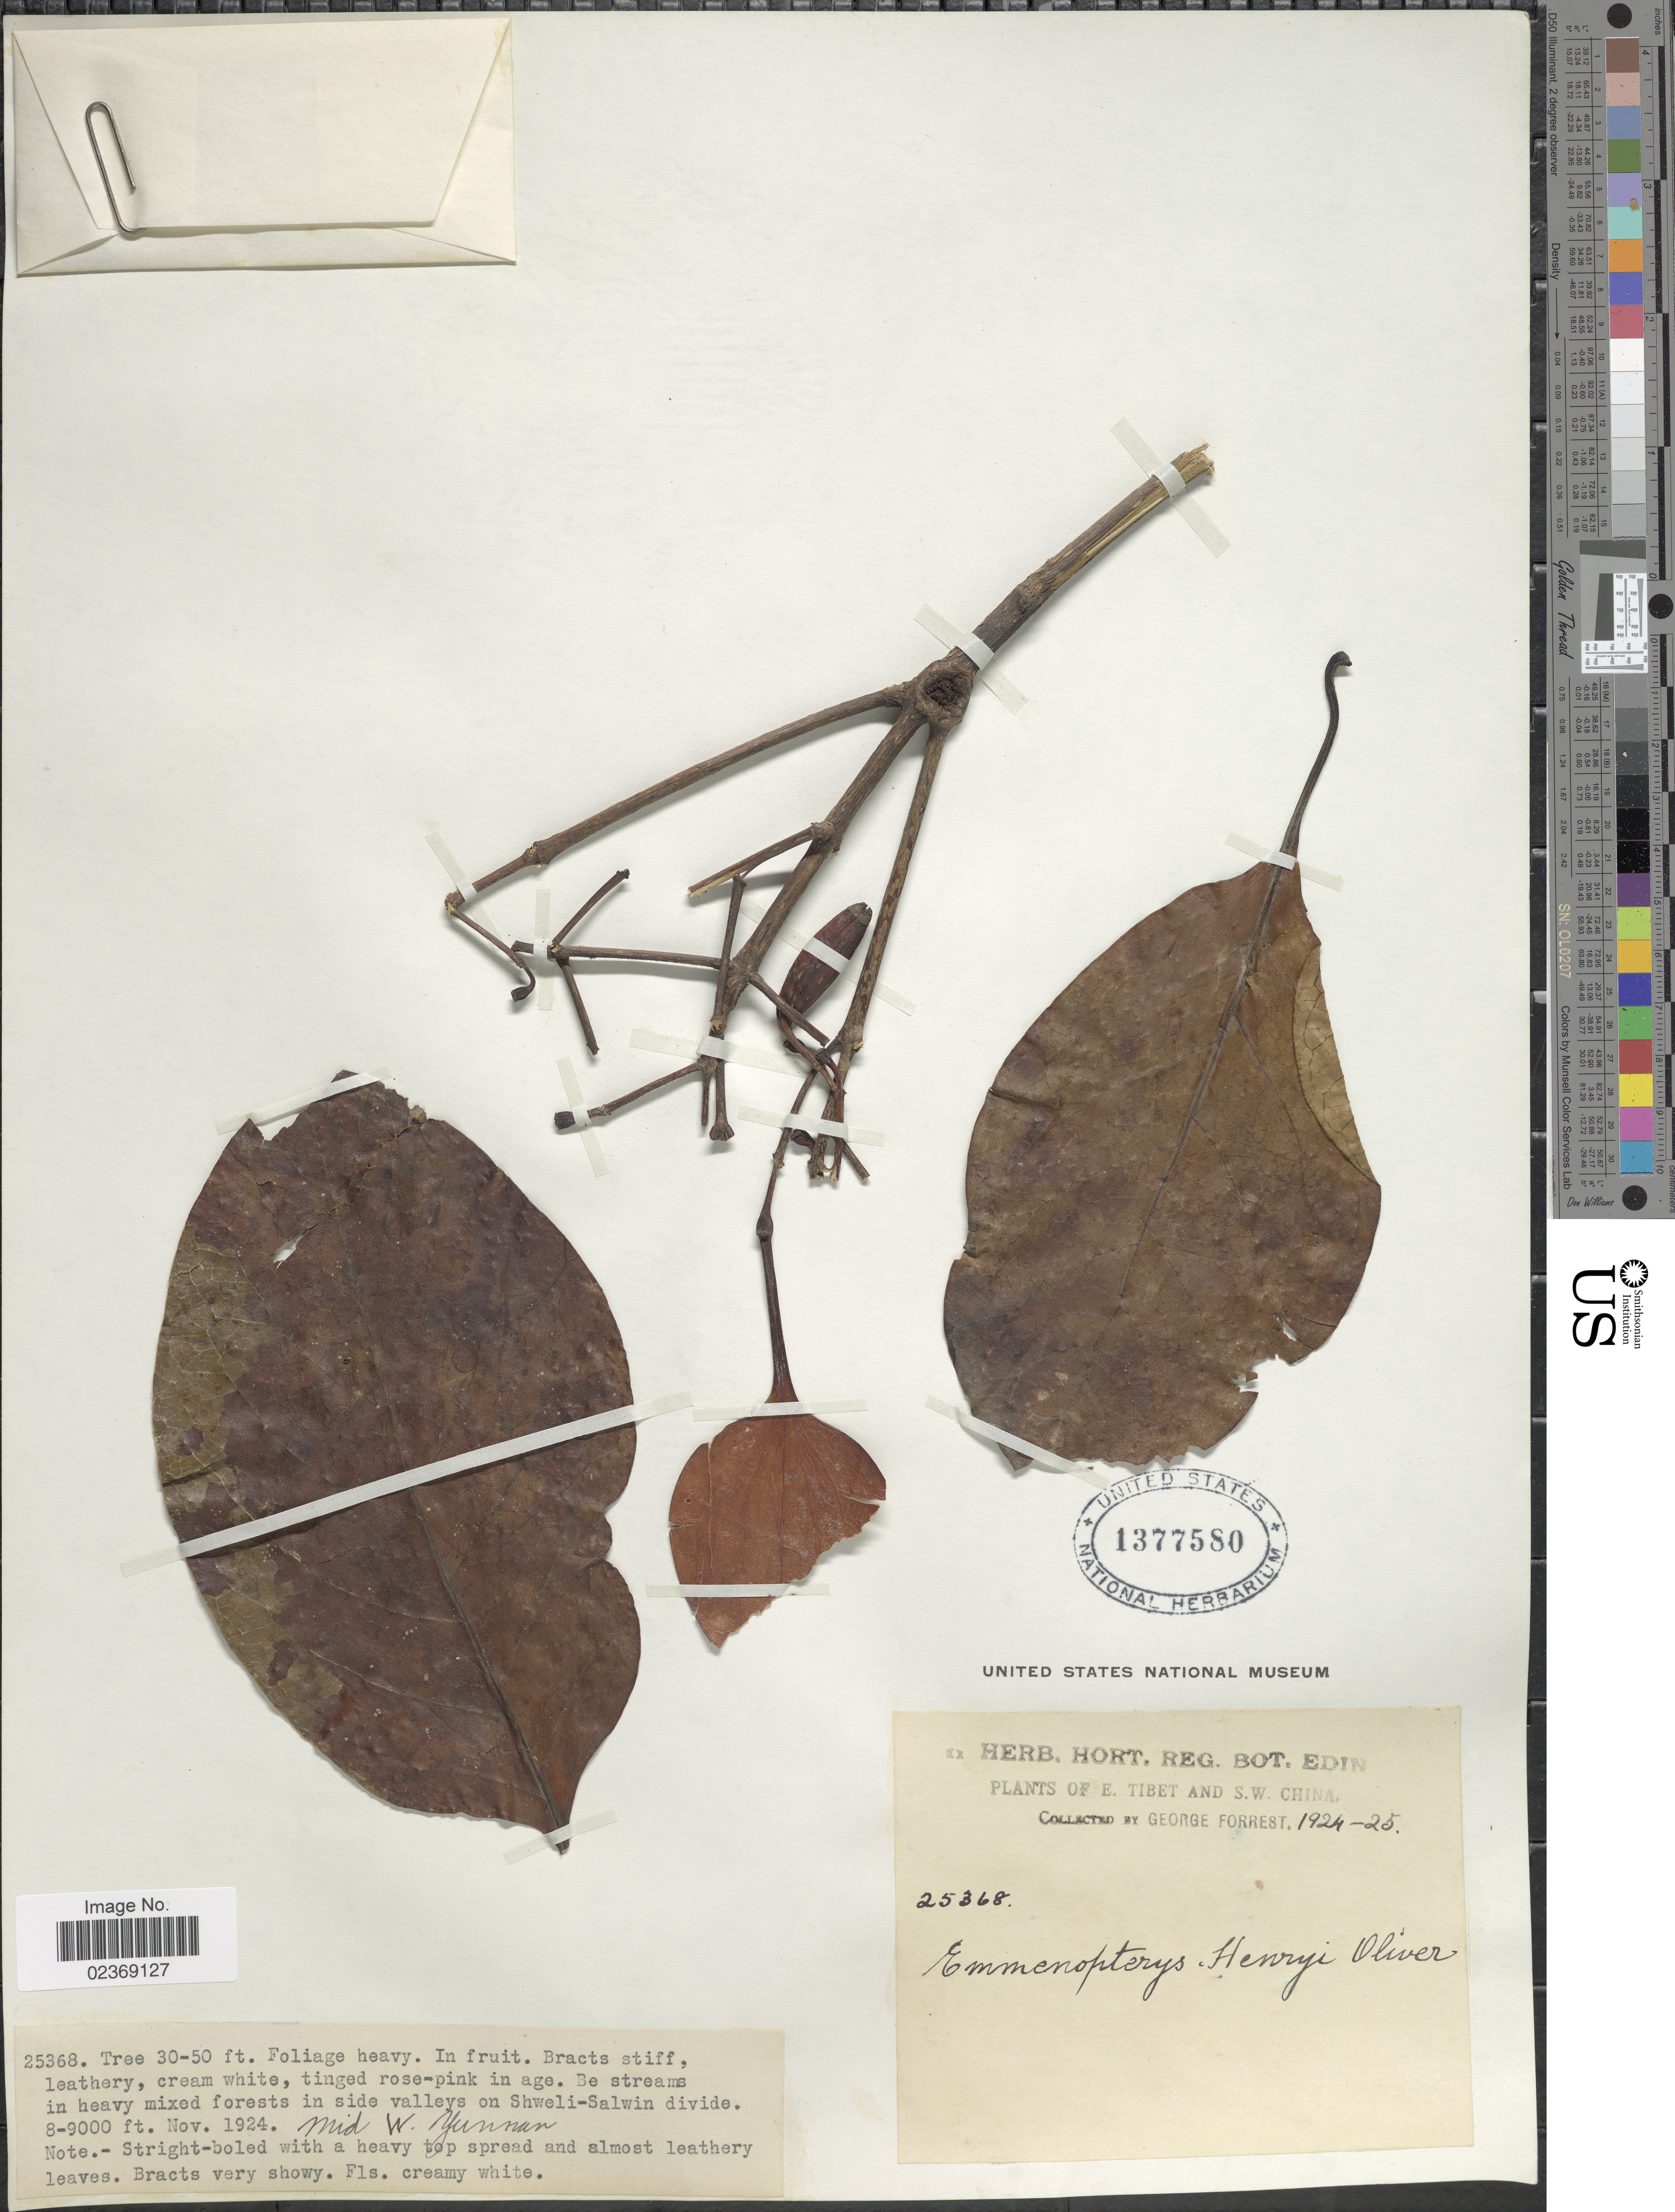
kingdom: Plantae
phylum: Tracheophyta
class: Magnoliopsida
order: Gentianales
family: Rubiaceae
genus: Emmenopterys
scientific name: Emmenopterys henryi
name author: Oliv.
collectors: G. Forrest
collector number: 25368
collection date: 1924-11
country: China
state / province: Yunnan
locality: E. Tibet and S.W. China, Be streams in heavy mixed forest in side valleys on Shweli-Salwin divide, Mid W. Yunnan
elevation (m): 2438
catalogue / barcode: US 1377580